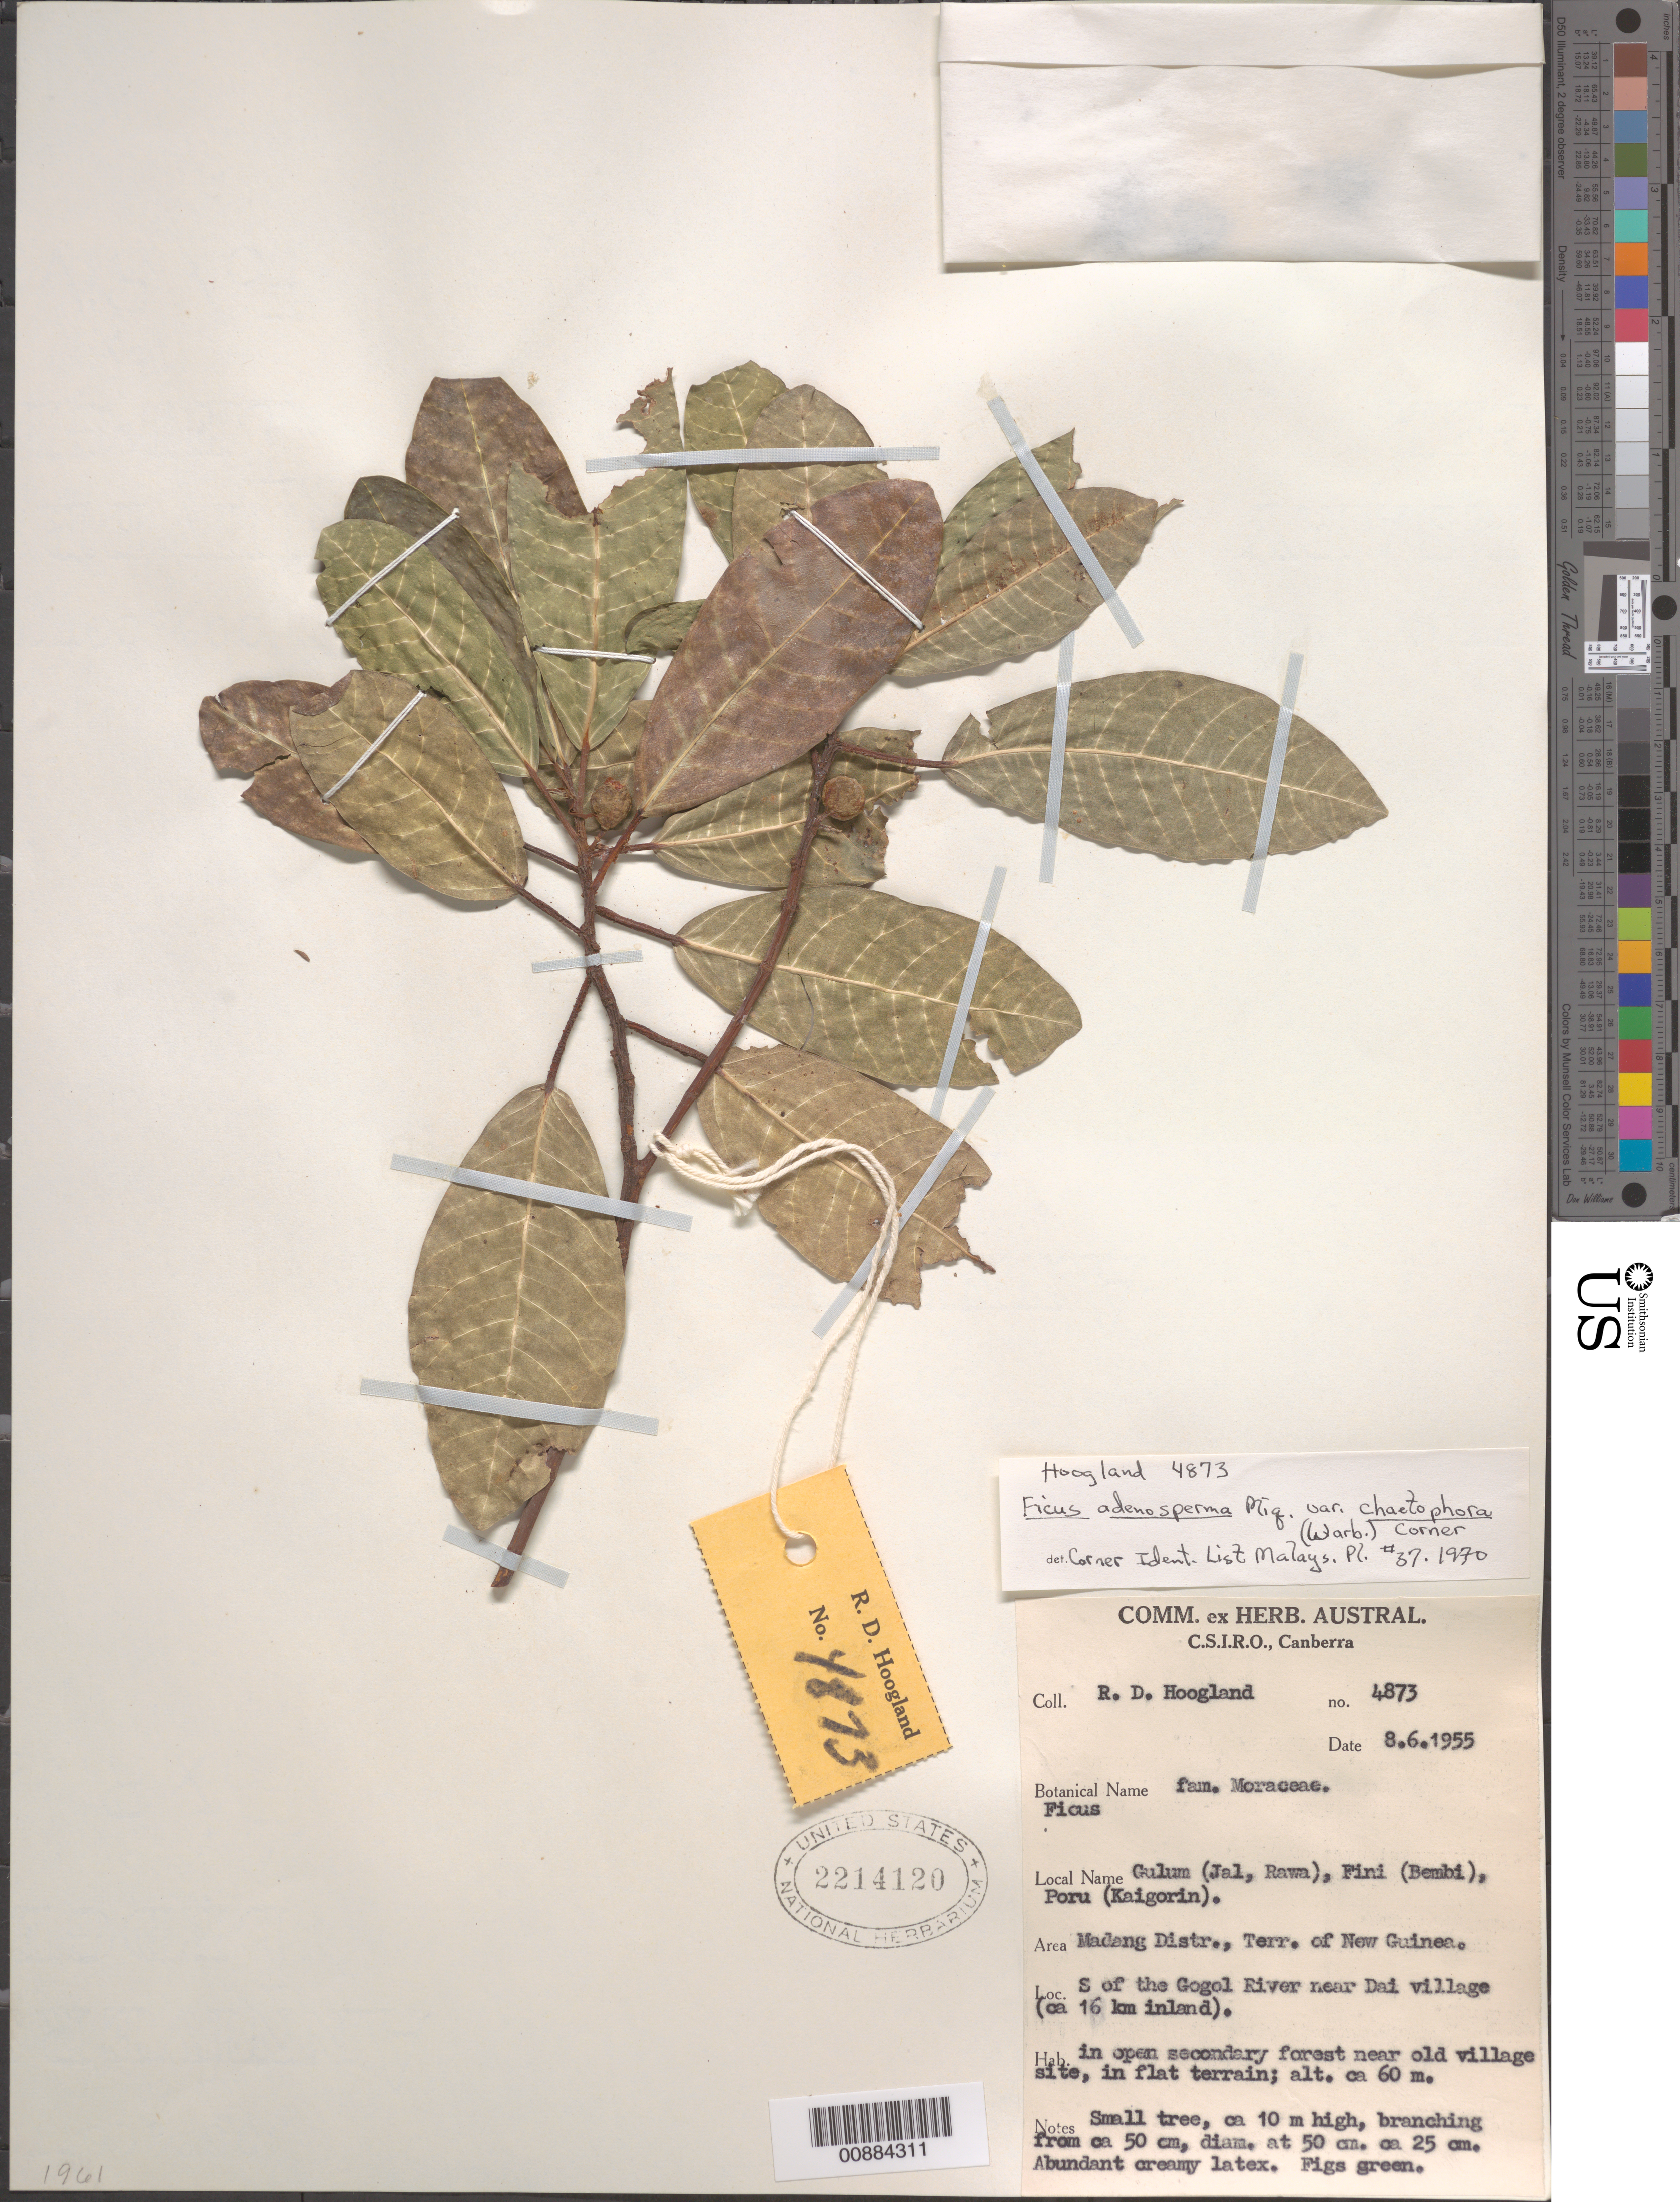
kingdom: Plantae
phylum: Tracheophyta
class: Magnoliopsida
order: Rosales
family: Moraceae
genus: Ficus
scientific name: Ficus adenosperma var. chaetophora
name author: (Warb.) Corner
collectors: R. D. Hoogland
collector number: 4873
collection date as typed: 08 Jun 1955 to 06 Aug 1955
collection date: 1955-06-08/1955-08-06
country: Papua New Guinea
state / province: Madang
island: New Guinea I.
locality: S of the Gogol River near Dai village (16 km inland). Madand Distr., Terr. Of New Guinea.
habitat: In open secondary forest near old village site, in flat terrain.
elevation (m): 60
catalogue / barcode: US 2214120